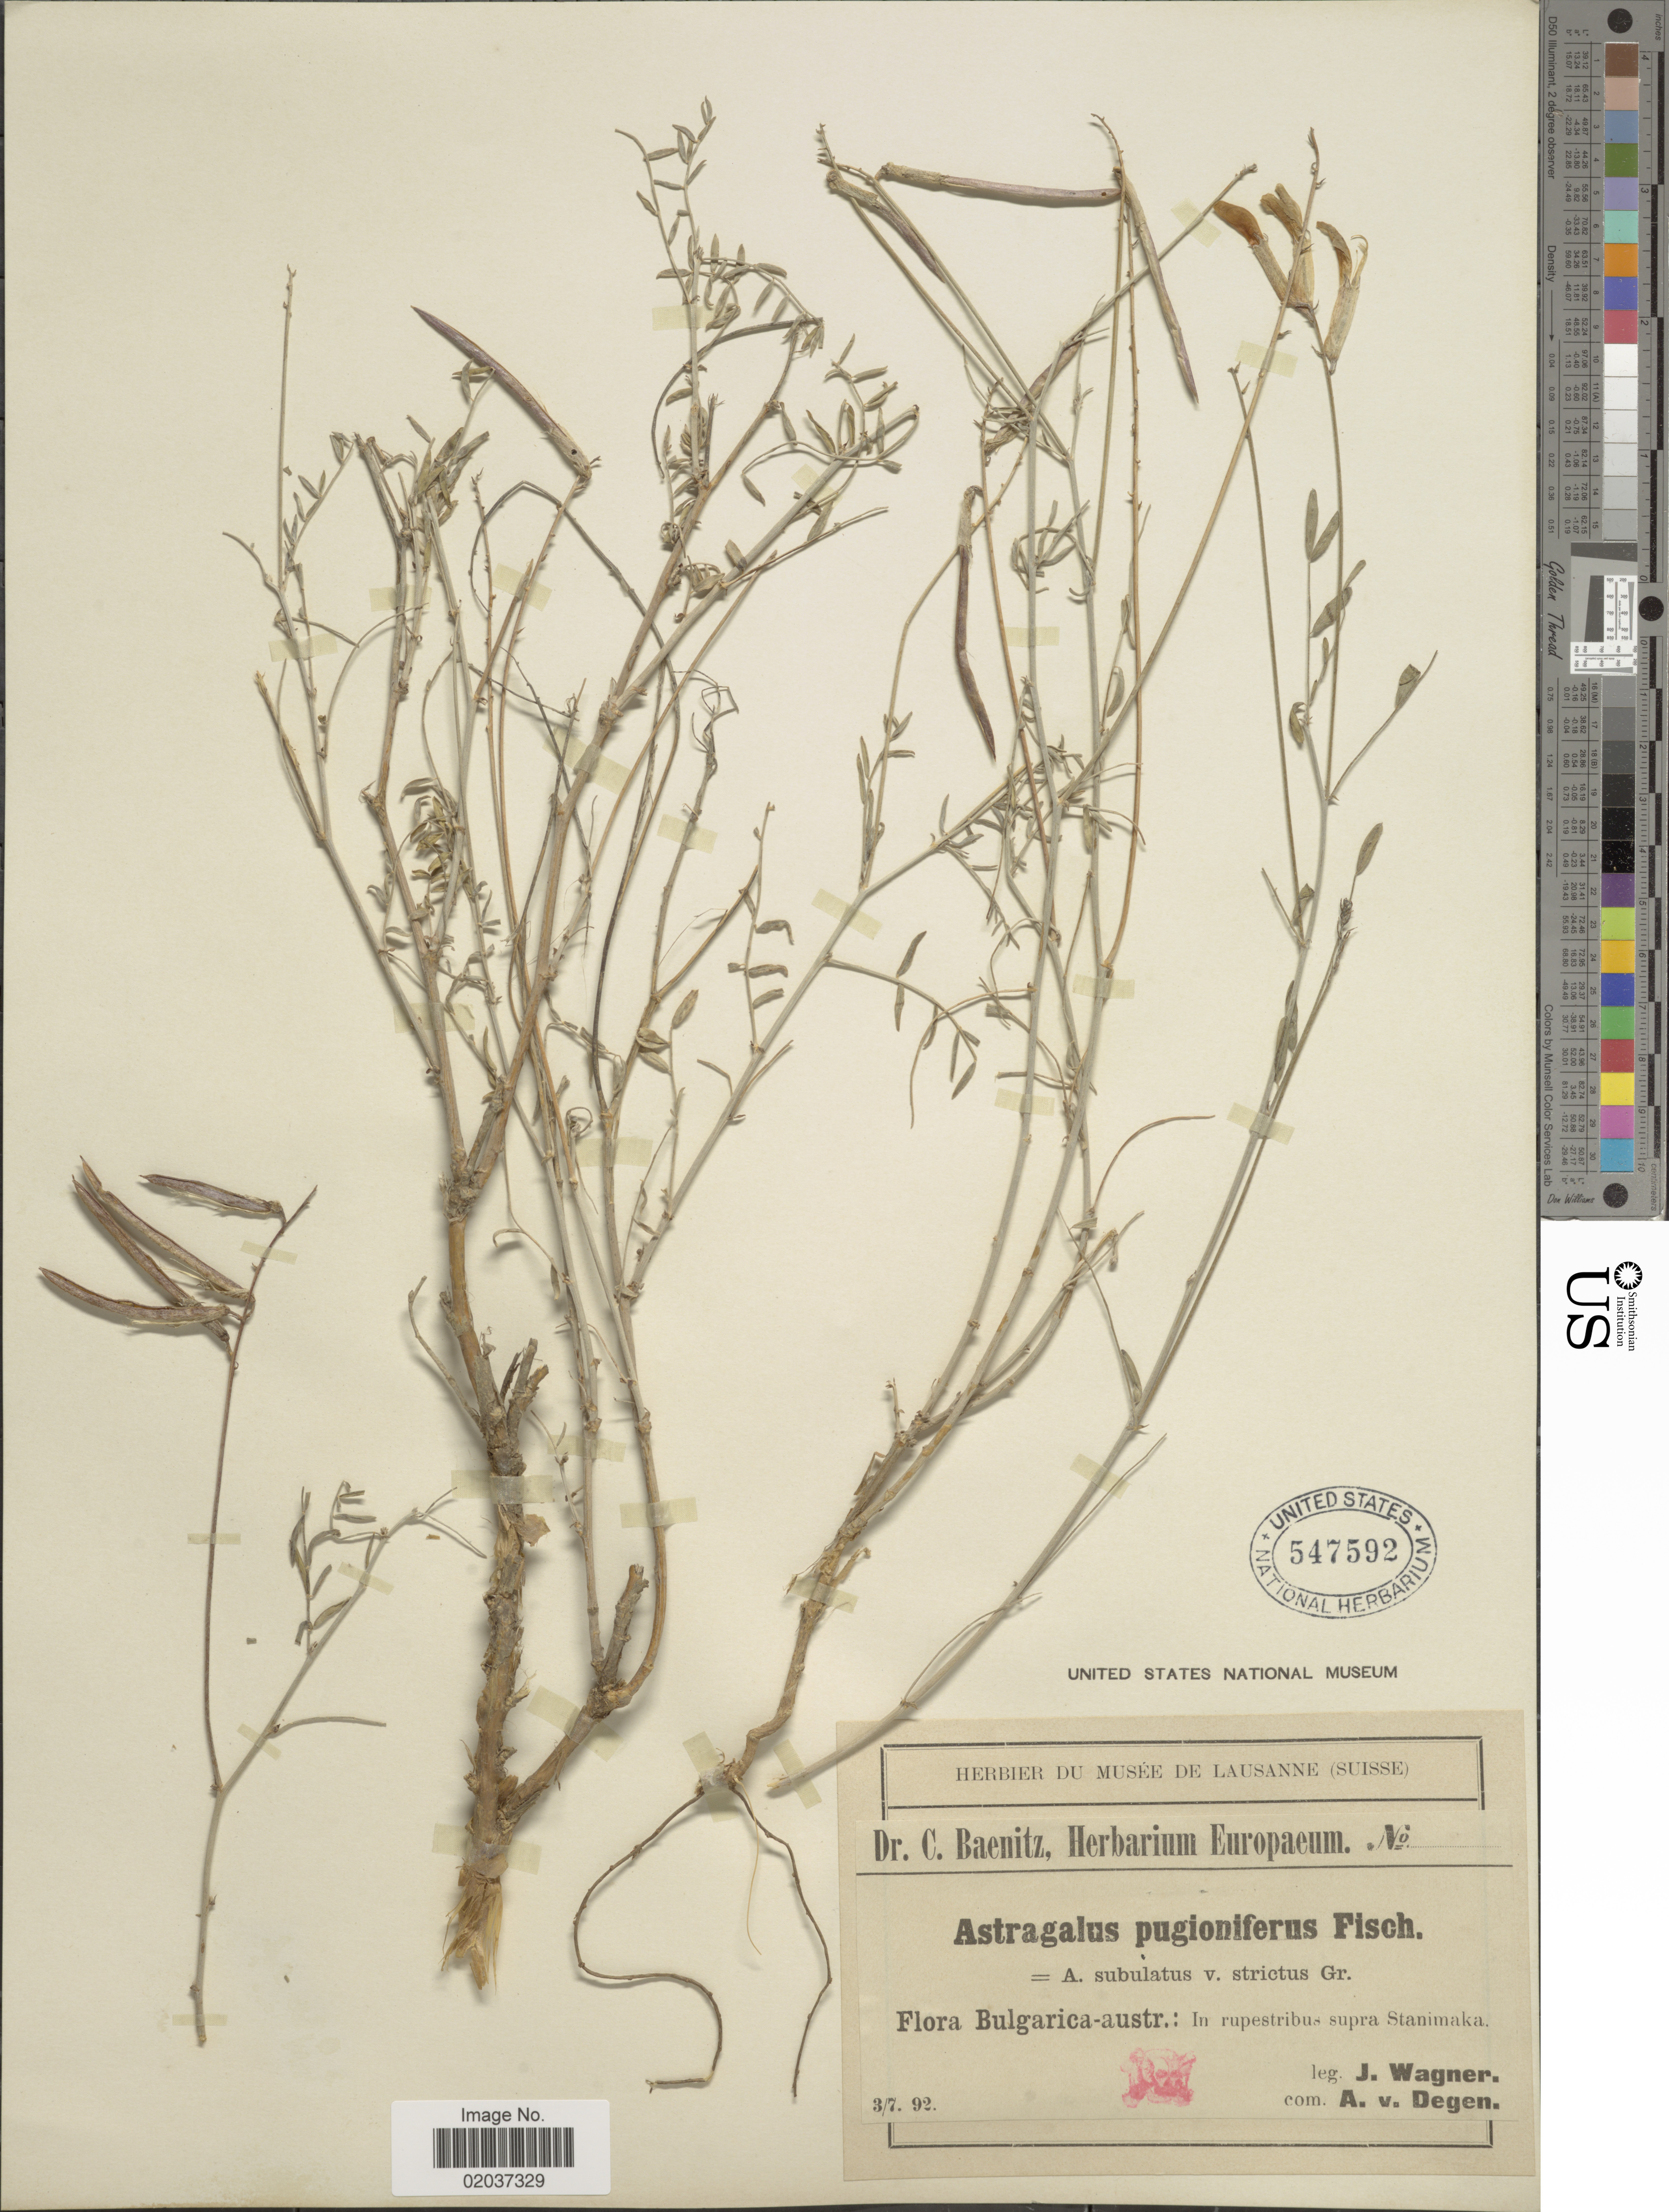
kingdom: Plantae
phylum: Tracheophyta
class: Magnoliopsida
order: Fabales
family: Fabaceae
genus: Astragalus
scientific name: Astragalus pugioniferus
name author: Fisch. ex Bunge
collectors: J. Wagner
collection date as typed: Transcribed d/m/y: 3/7/92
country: Bulgaria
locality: Bulgarica-austr.: In rupestribus supra Stanimaka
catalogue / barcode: US 547592